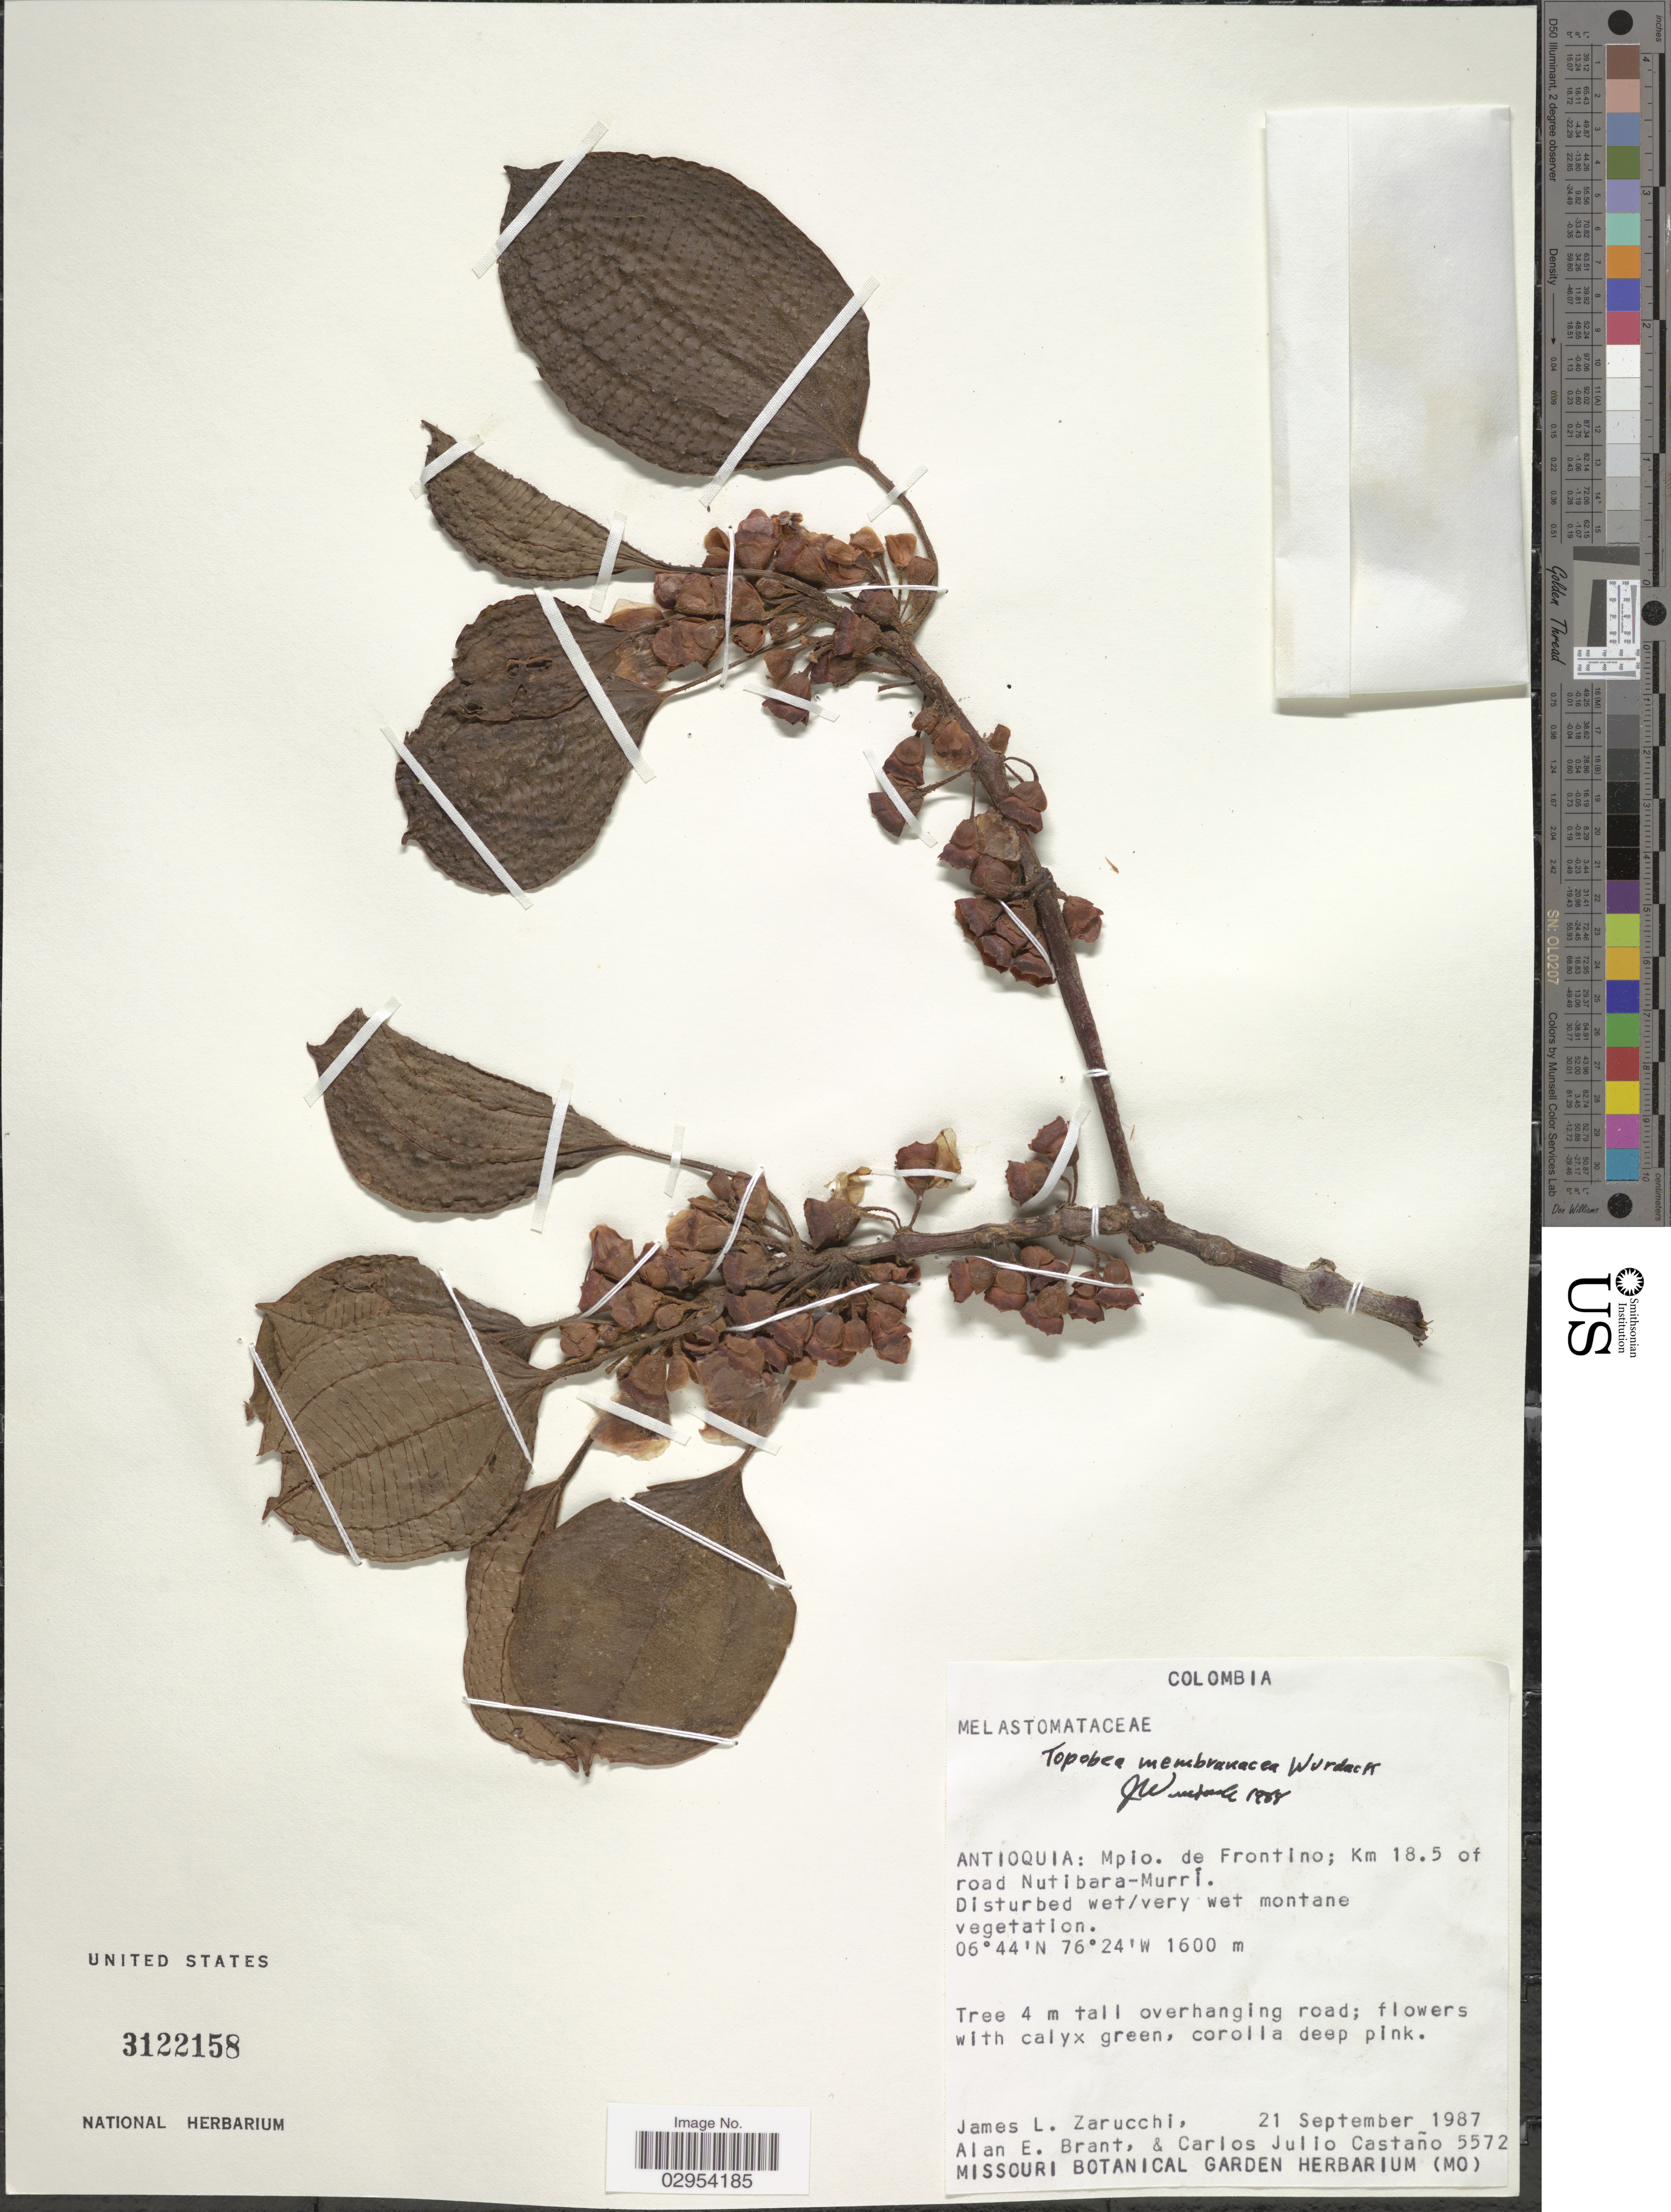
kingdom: Plantae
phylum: Tracheophyta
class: Magnoliopsida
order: Myrtales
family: Melastomataceae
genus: Topobea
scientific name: Topobea membranacea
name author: Wurdack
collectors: J. L. Zarucchi, A. Brant & C. Castaño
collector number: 5572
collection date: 1987-09-21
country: Colombia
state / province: Antioquia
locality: Mpio. de Frontino; Km 18.5 of road Nutibara-Murrí.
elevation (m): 1600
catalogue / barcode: US 3122158